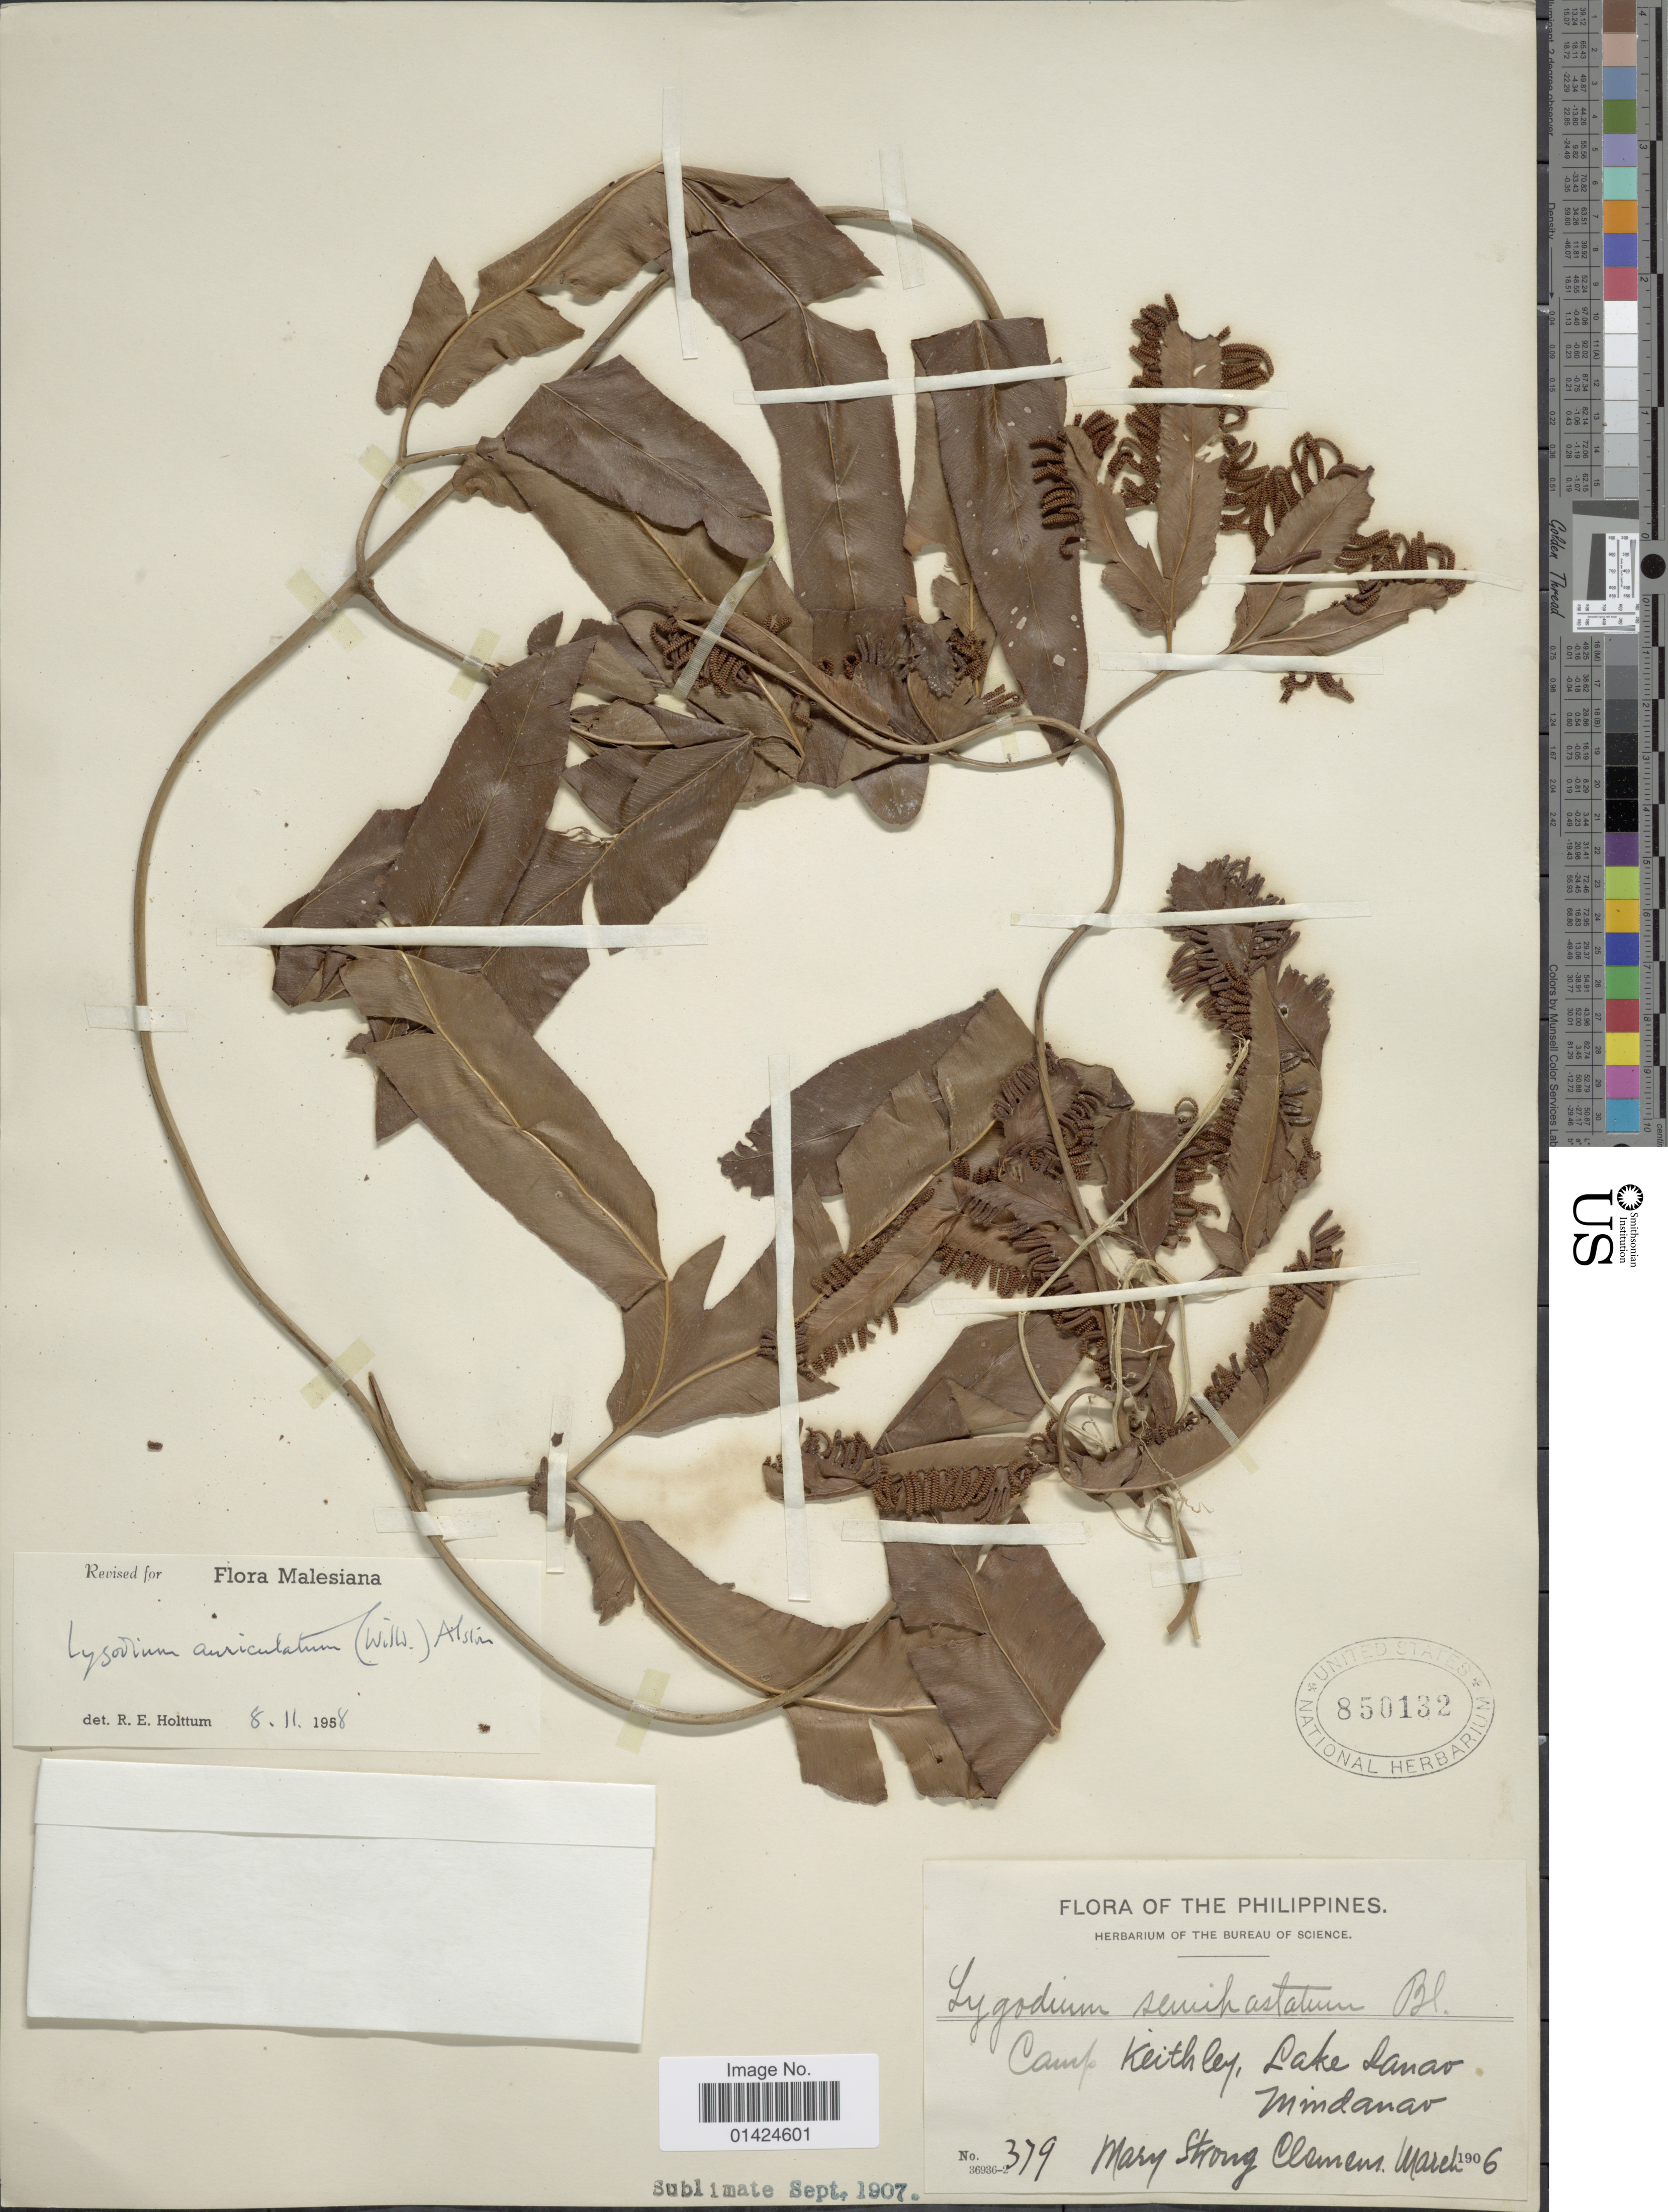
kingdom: Plantae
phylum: Tracheophyta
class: Polypodiopsida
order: Schizaeales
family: Lygodiaceae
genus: Lygodium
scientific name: Lygodium auriculatum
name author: (Willd.) Alston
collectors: M. S. Clemens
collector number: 379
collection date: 1906-03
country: Philippines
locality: Camp Keithley, Lake Lanao. Mindanao.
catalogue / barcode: US 850132